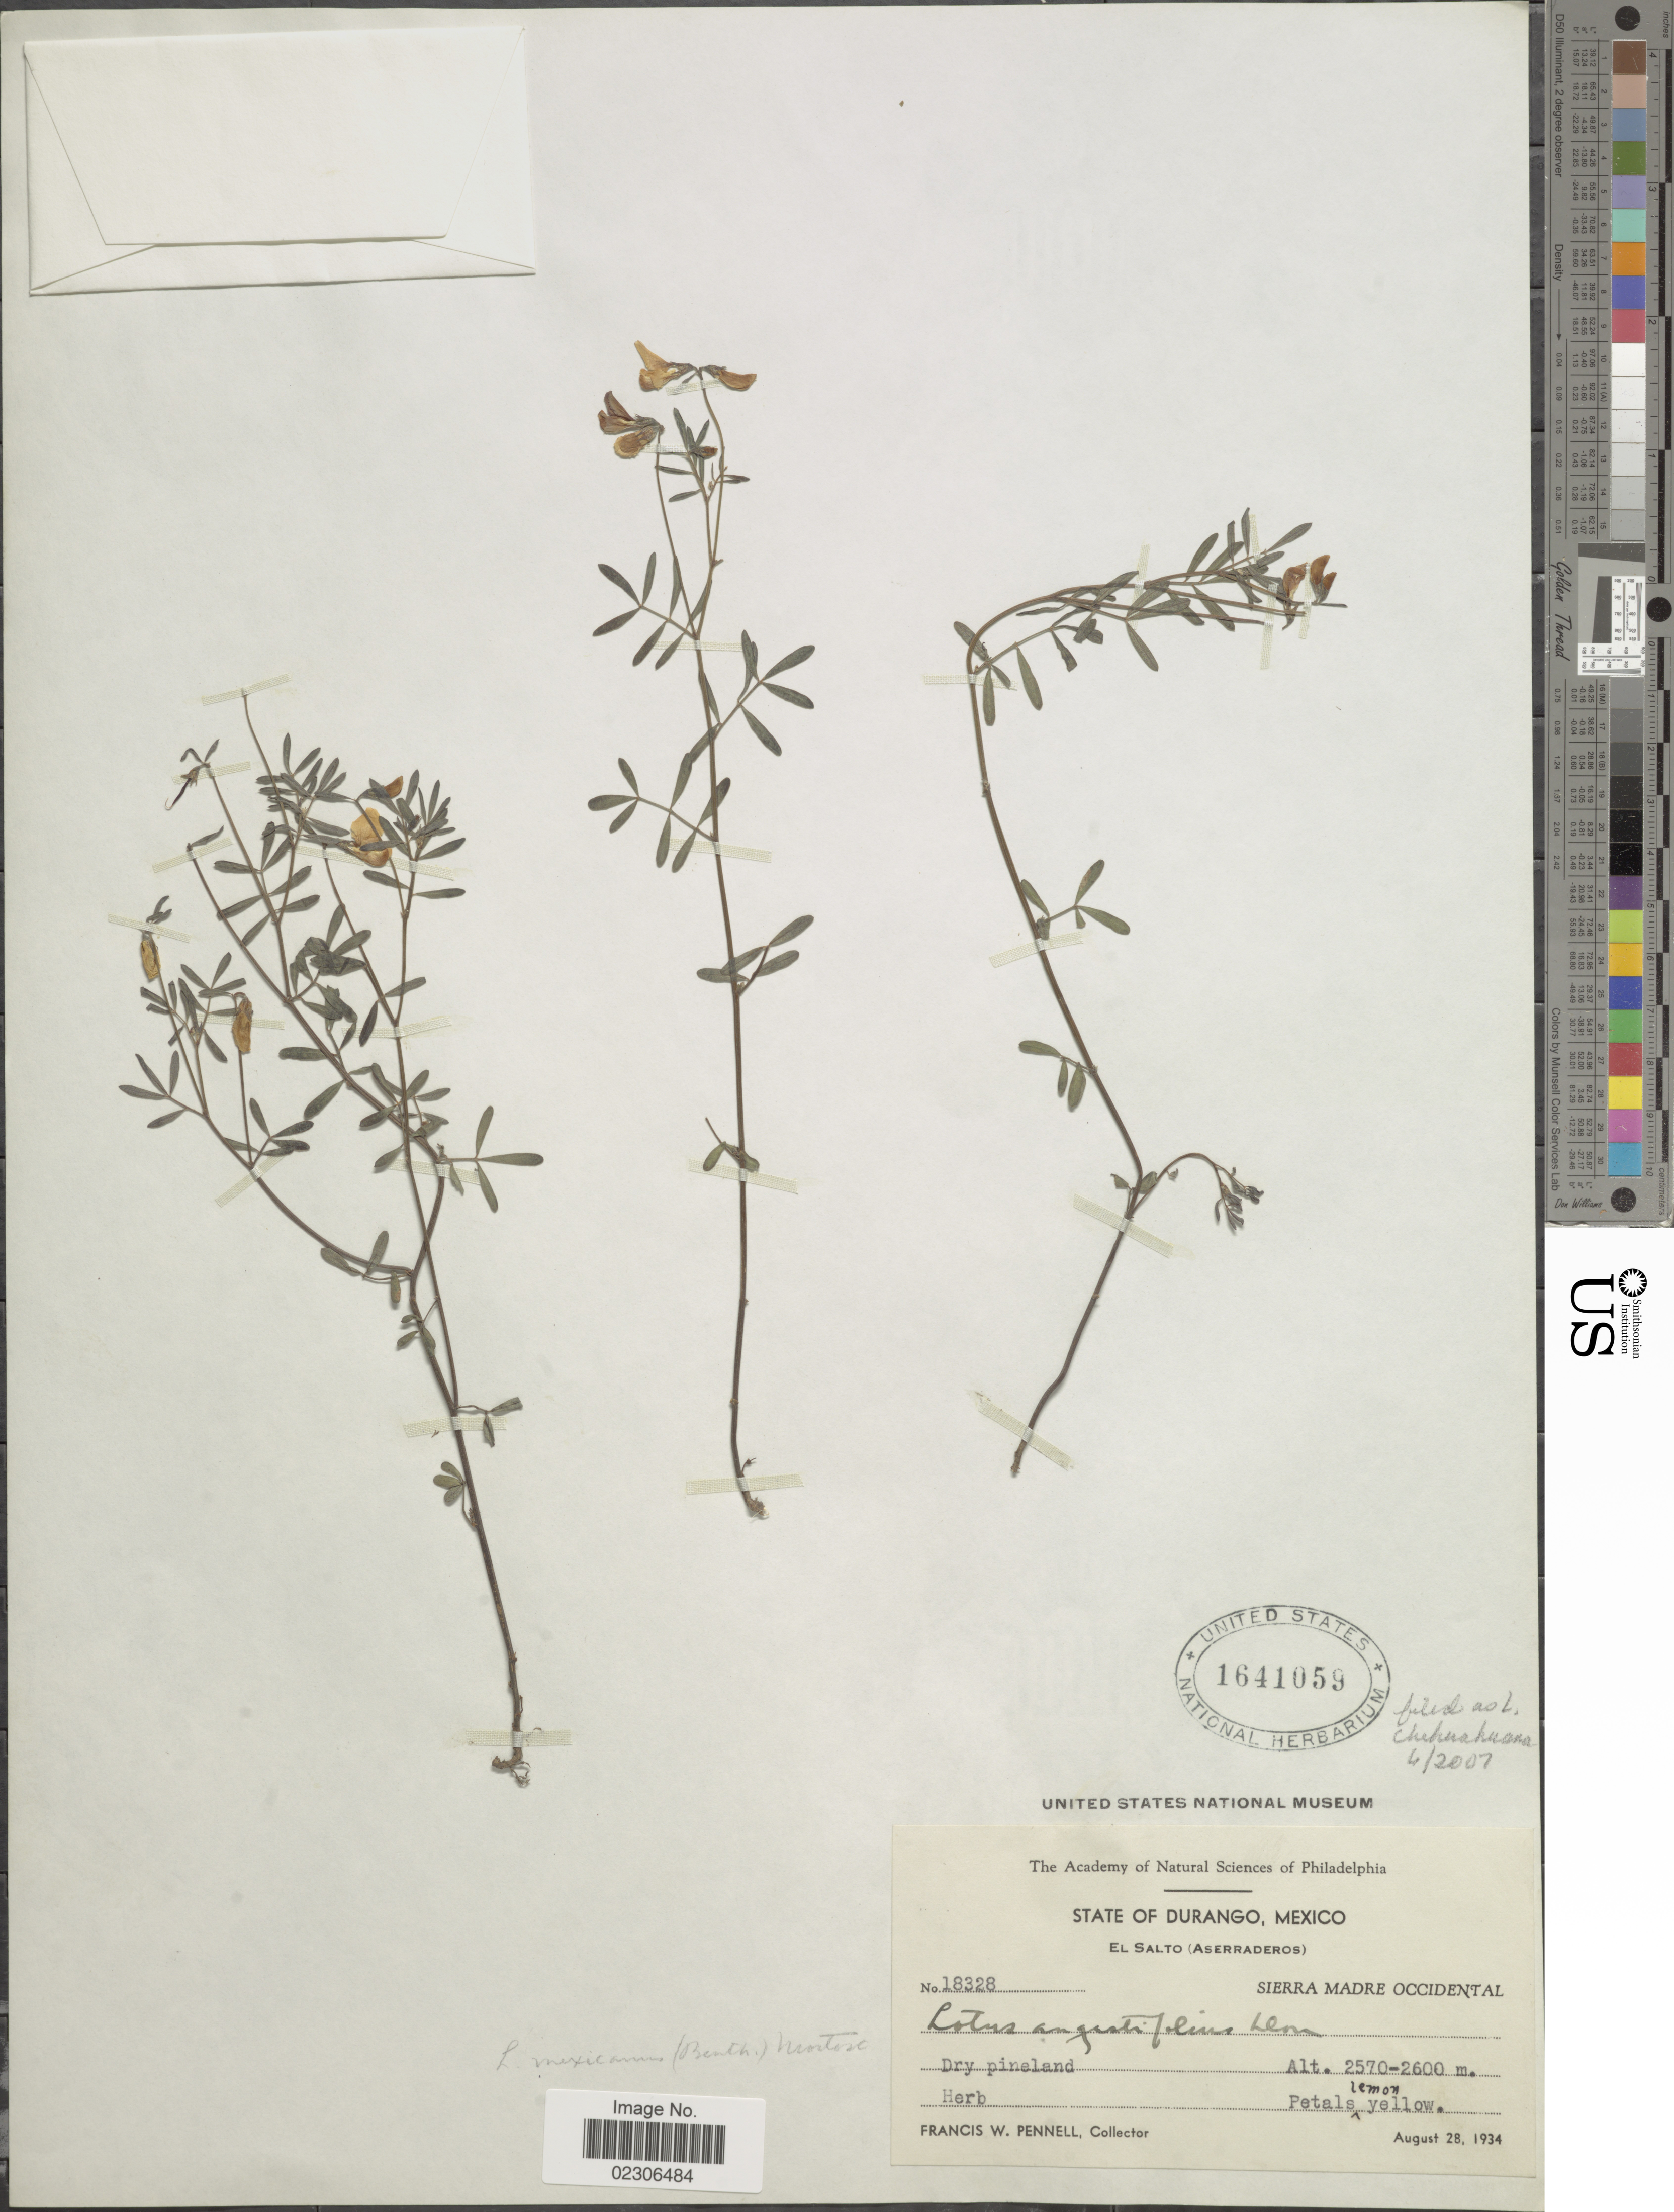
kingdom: Plantae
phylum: Tracheophyta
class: Magnoliopsida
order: Fabales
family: Fabaceae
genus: Lotus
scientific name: Lotus chihuahuanus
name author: (S. Watson) Greene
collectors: F. W. Pennell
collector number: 18328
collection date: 1934-08-28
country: Mexico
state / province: Durango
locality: State of Durango, Mexico, El Salto (Aserraderos), Sierra Madre Occidental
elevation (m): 2570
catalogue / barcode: US 1641059